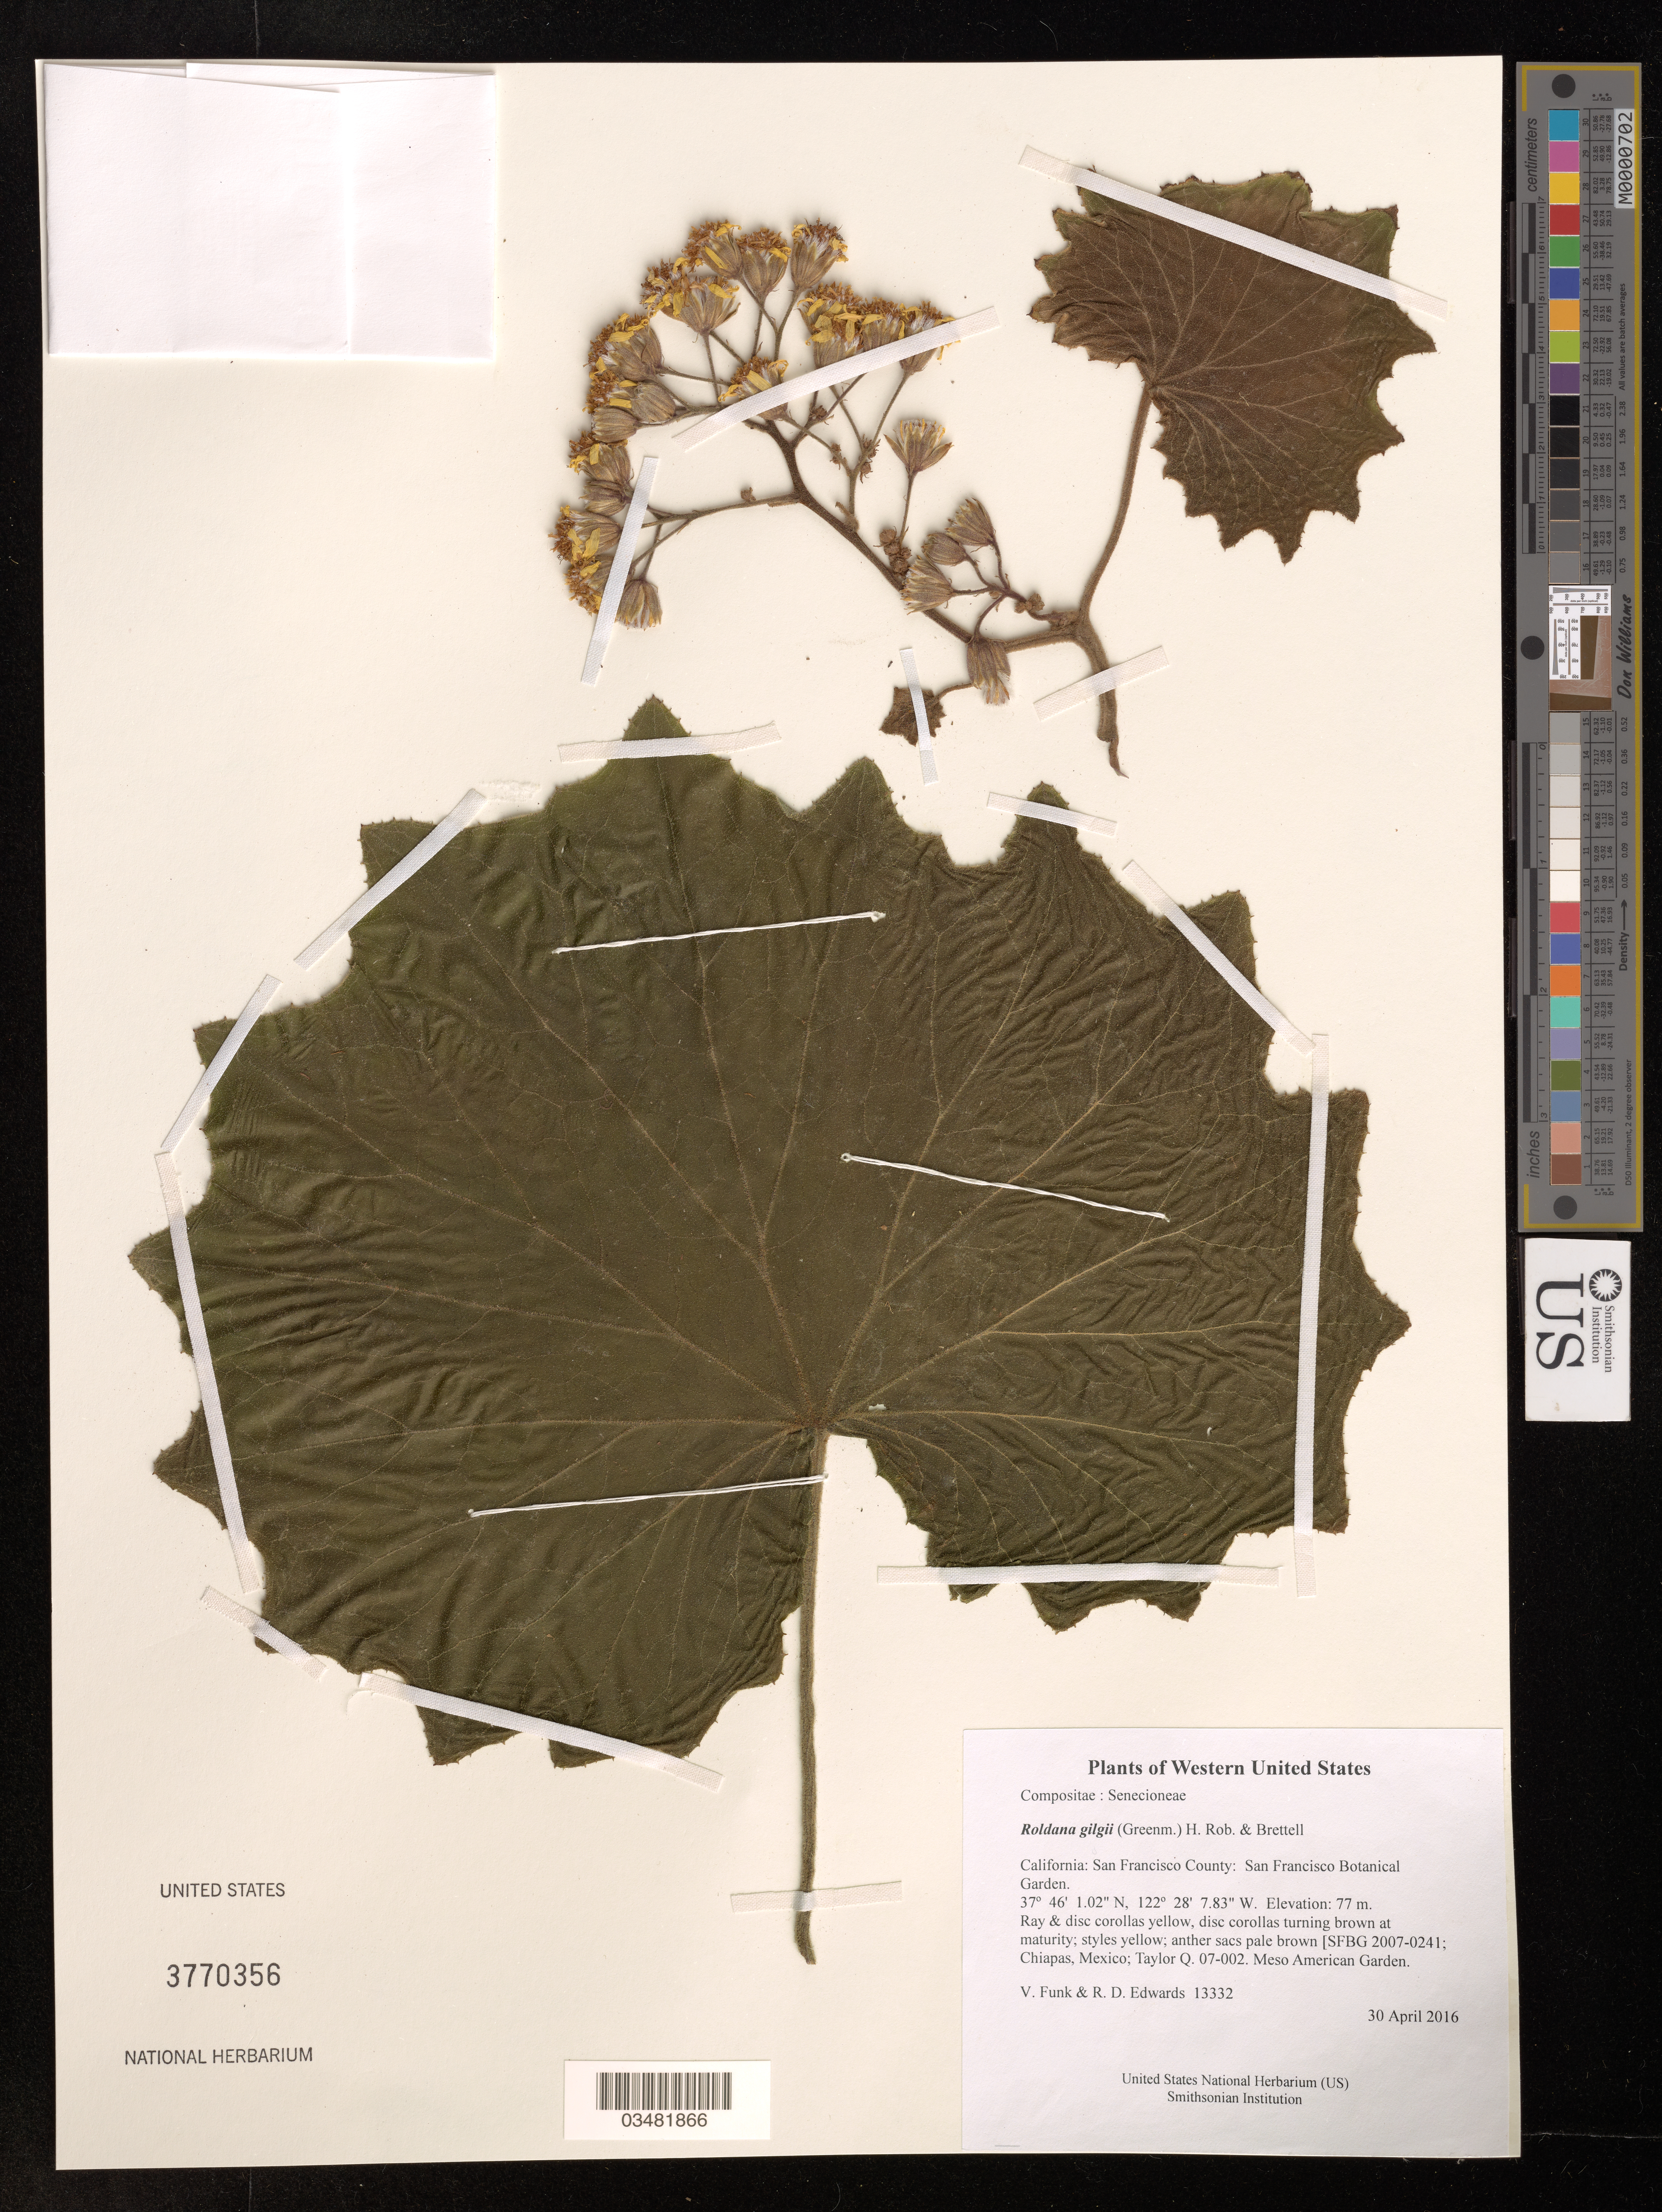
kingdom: Plantae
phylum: Tracheophyta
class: Magnoliopsida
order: Asterales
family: Asteraceae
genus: Roldana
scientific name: Roldana gilgii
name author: (Greenm.) H. Rob. & Brettell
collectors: R.D. Edwards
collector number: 13332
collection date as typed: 30 April 2016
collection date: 2016-04-30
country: United States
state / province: California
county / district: San Francisco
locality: San Francisco Botanical Garden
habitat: Meso American Garden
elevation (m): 77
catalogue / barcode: US 3770356